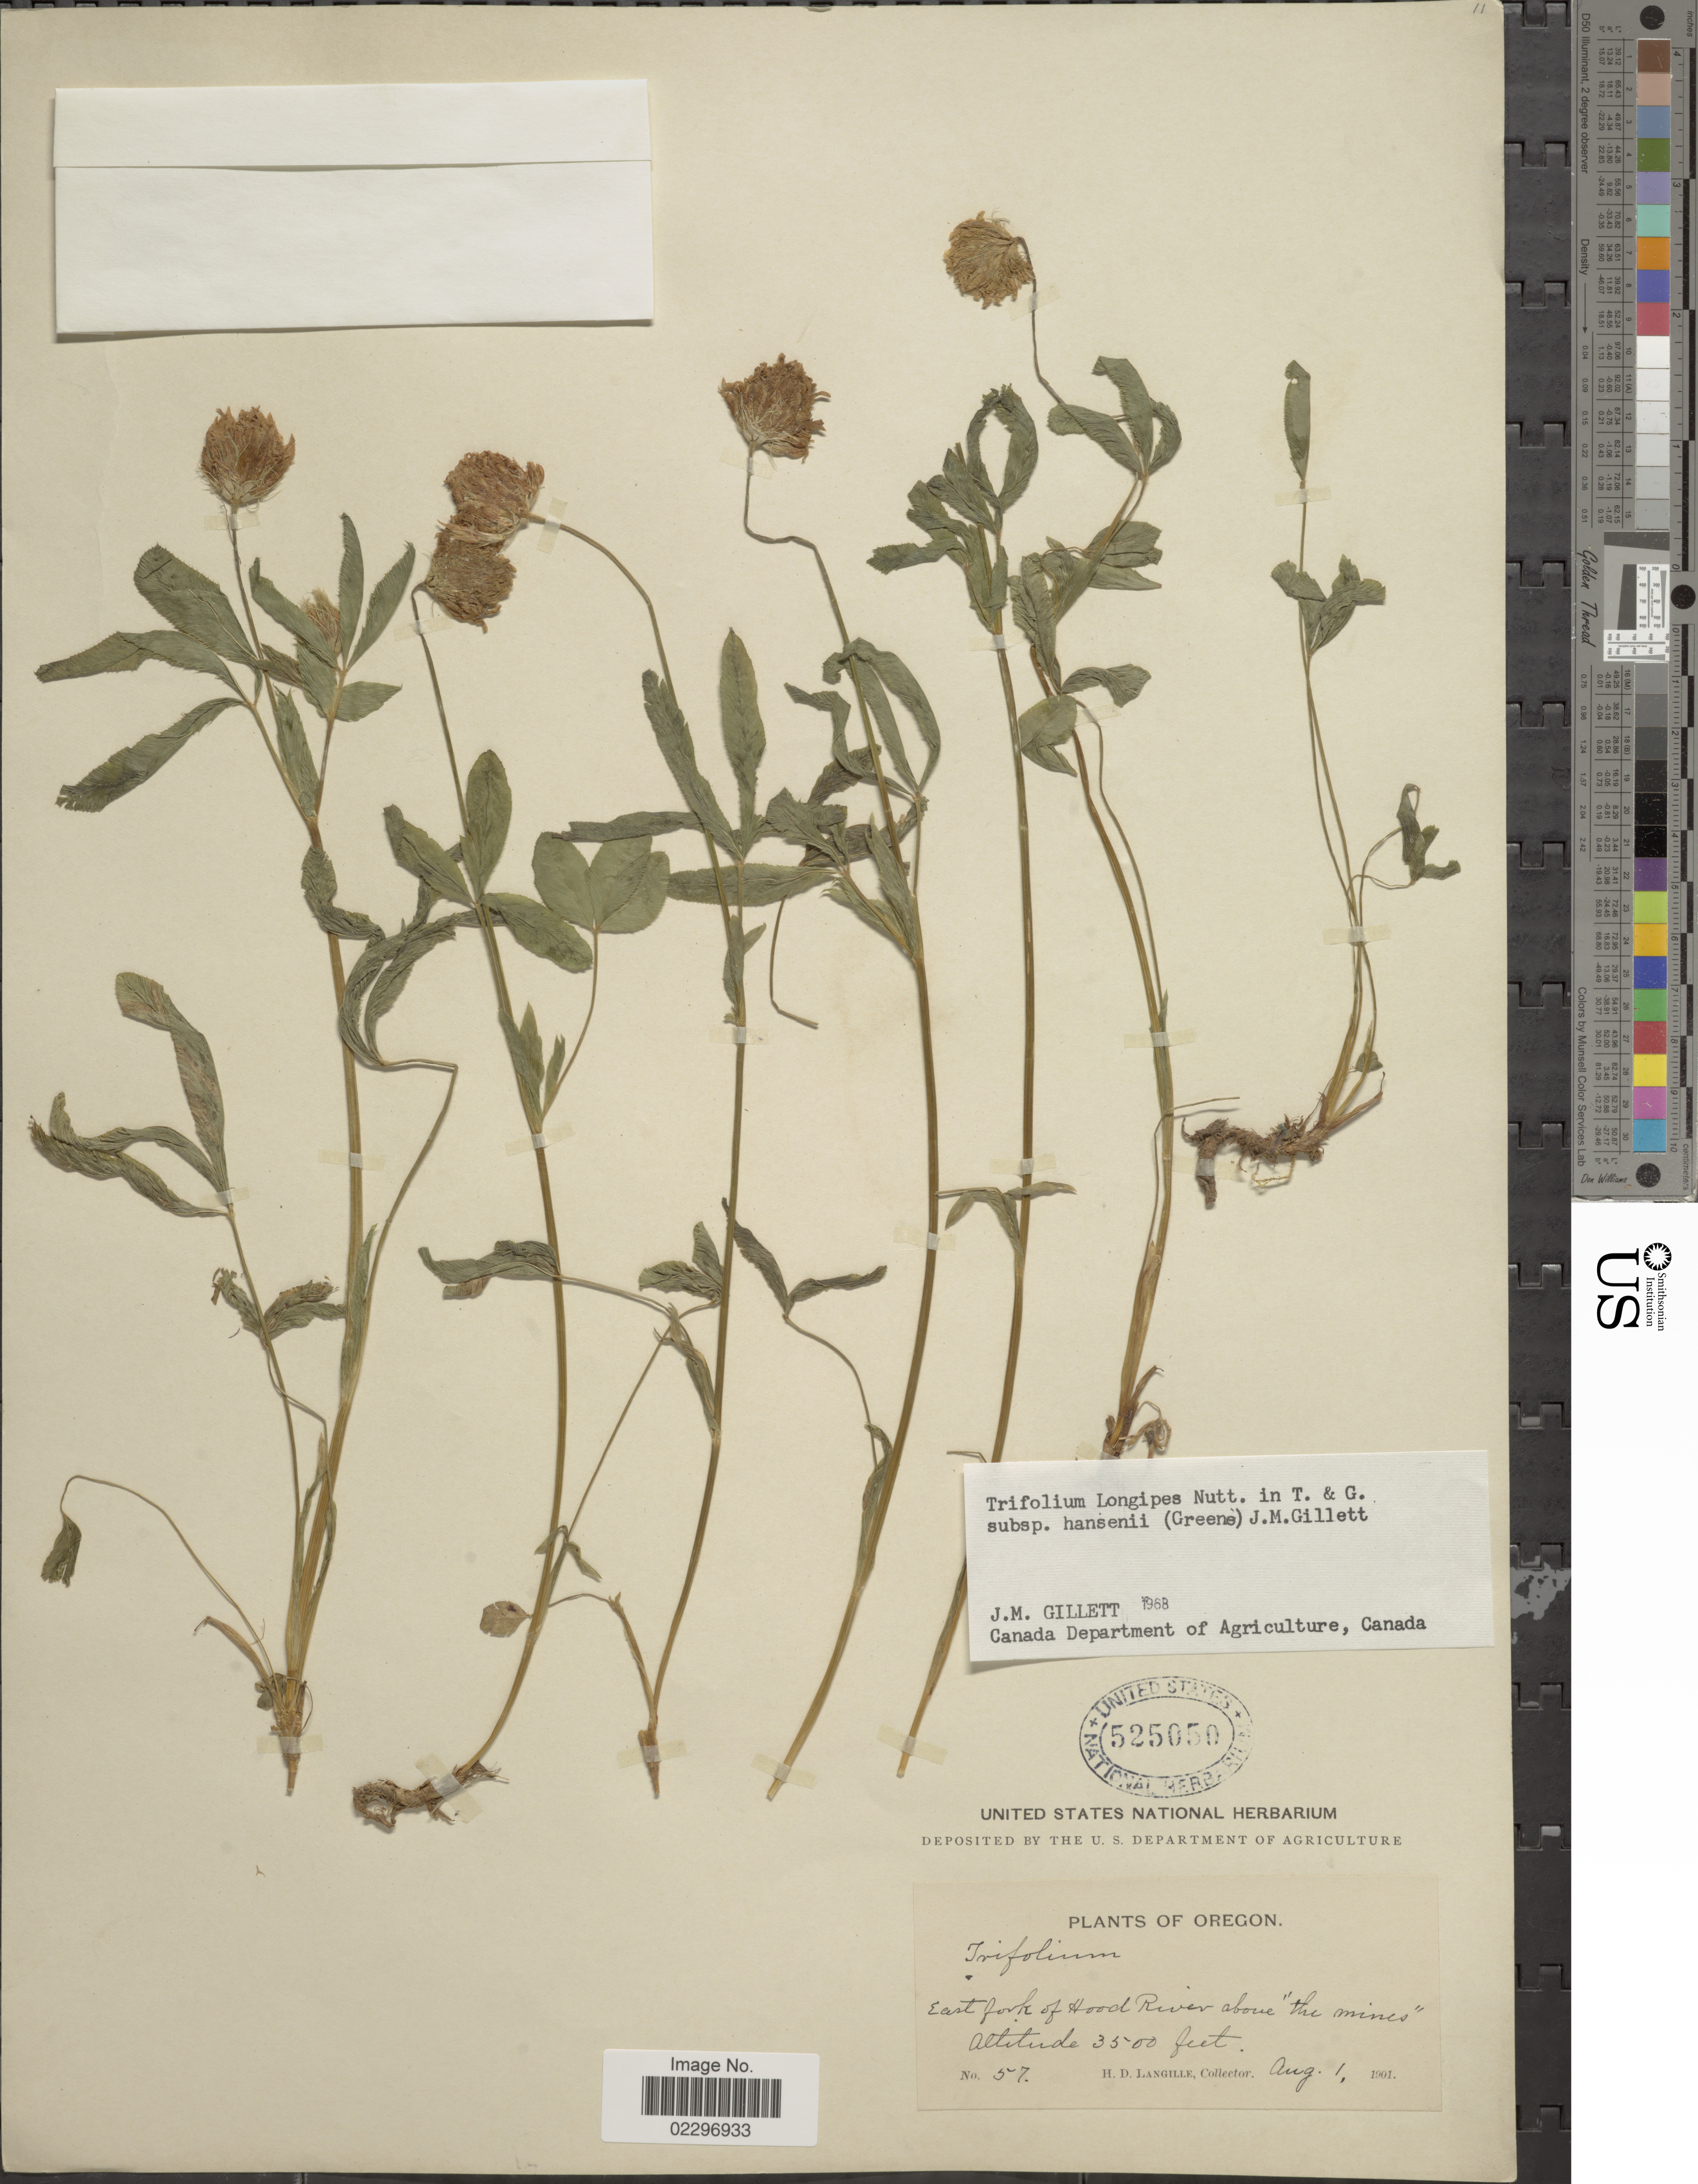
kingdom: Plantae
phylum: Tracheophyta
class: Magnoliopsida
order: Fabales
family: Fabaceae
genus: Trifolium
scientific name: Trifolium longipes subsp. hansenii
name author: (Greene) J.M. Gillett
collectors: H. Langille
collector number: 57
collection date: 1901-08-01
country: United States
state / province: Oregon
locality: East fork of Hood River above 'the mines'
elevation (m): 1067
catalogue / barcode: US 525050